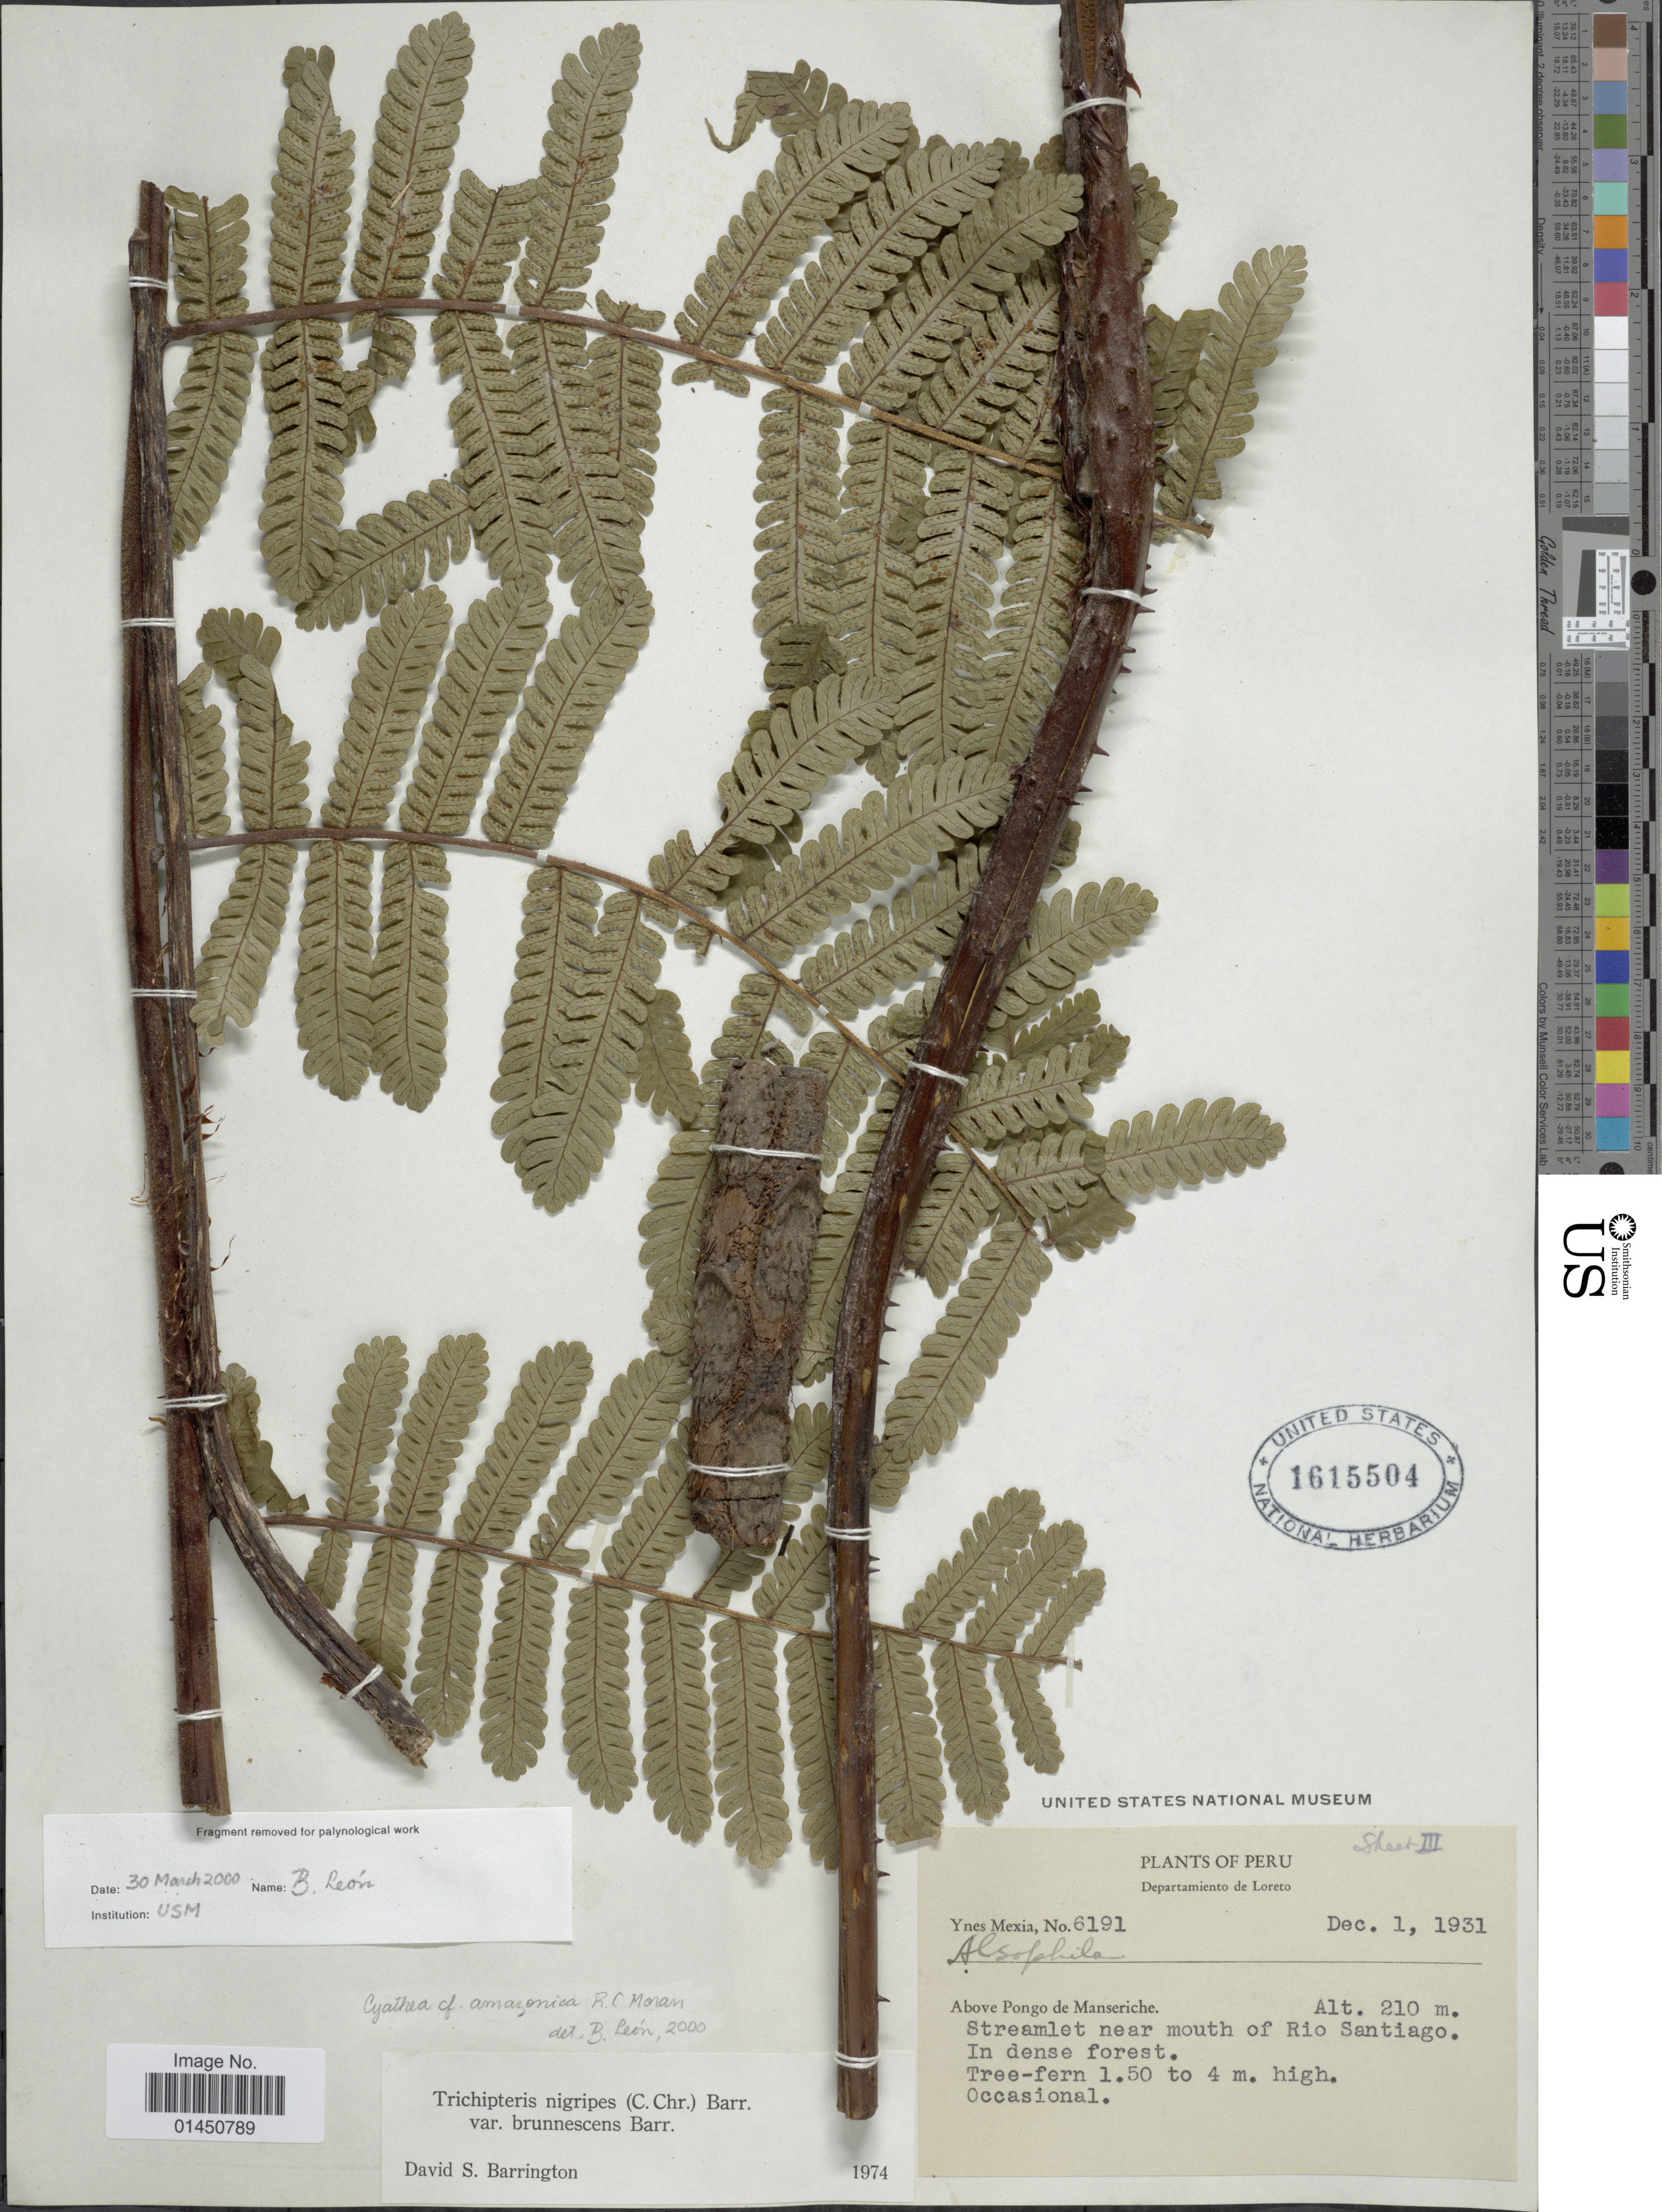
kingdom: Plantae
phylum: Tracheophyta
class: Polypodiopsida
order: Cyatheales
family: Cyatheaceae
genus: Cyathea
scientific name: Cyathea amazonica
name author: R.C. Moran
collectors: Y. Mexia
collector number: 6191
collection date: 1931-12-01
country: Peru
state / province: Loreto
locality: Above Pongo de Manseriche, streamlet near mouth of Rio Santiago.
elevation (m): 210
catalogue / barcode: US 1615504